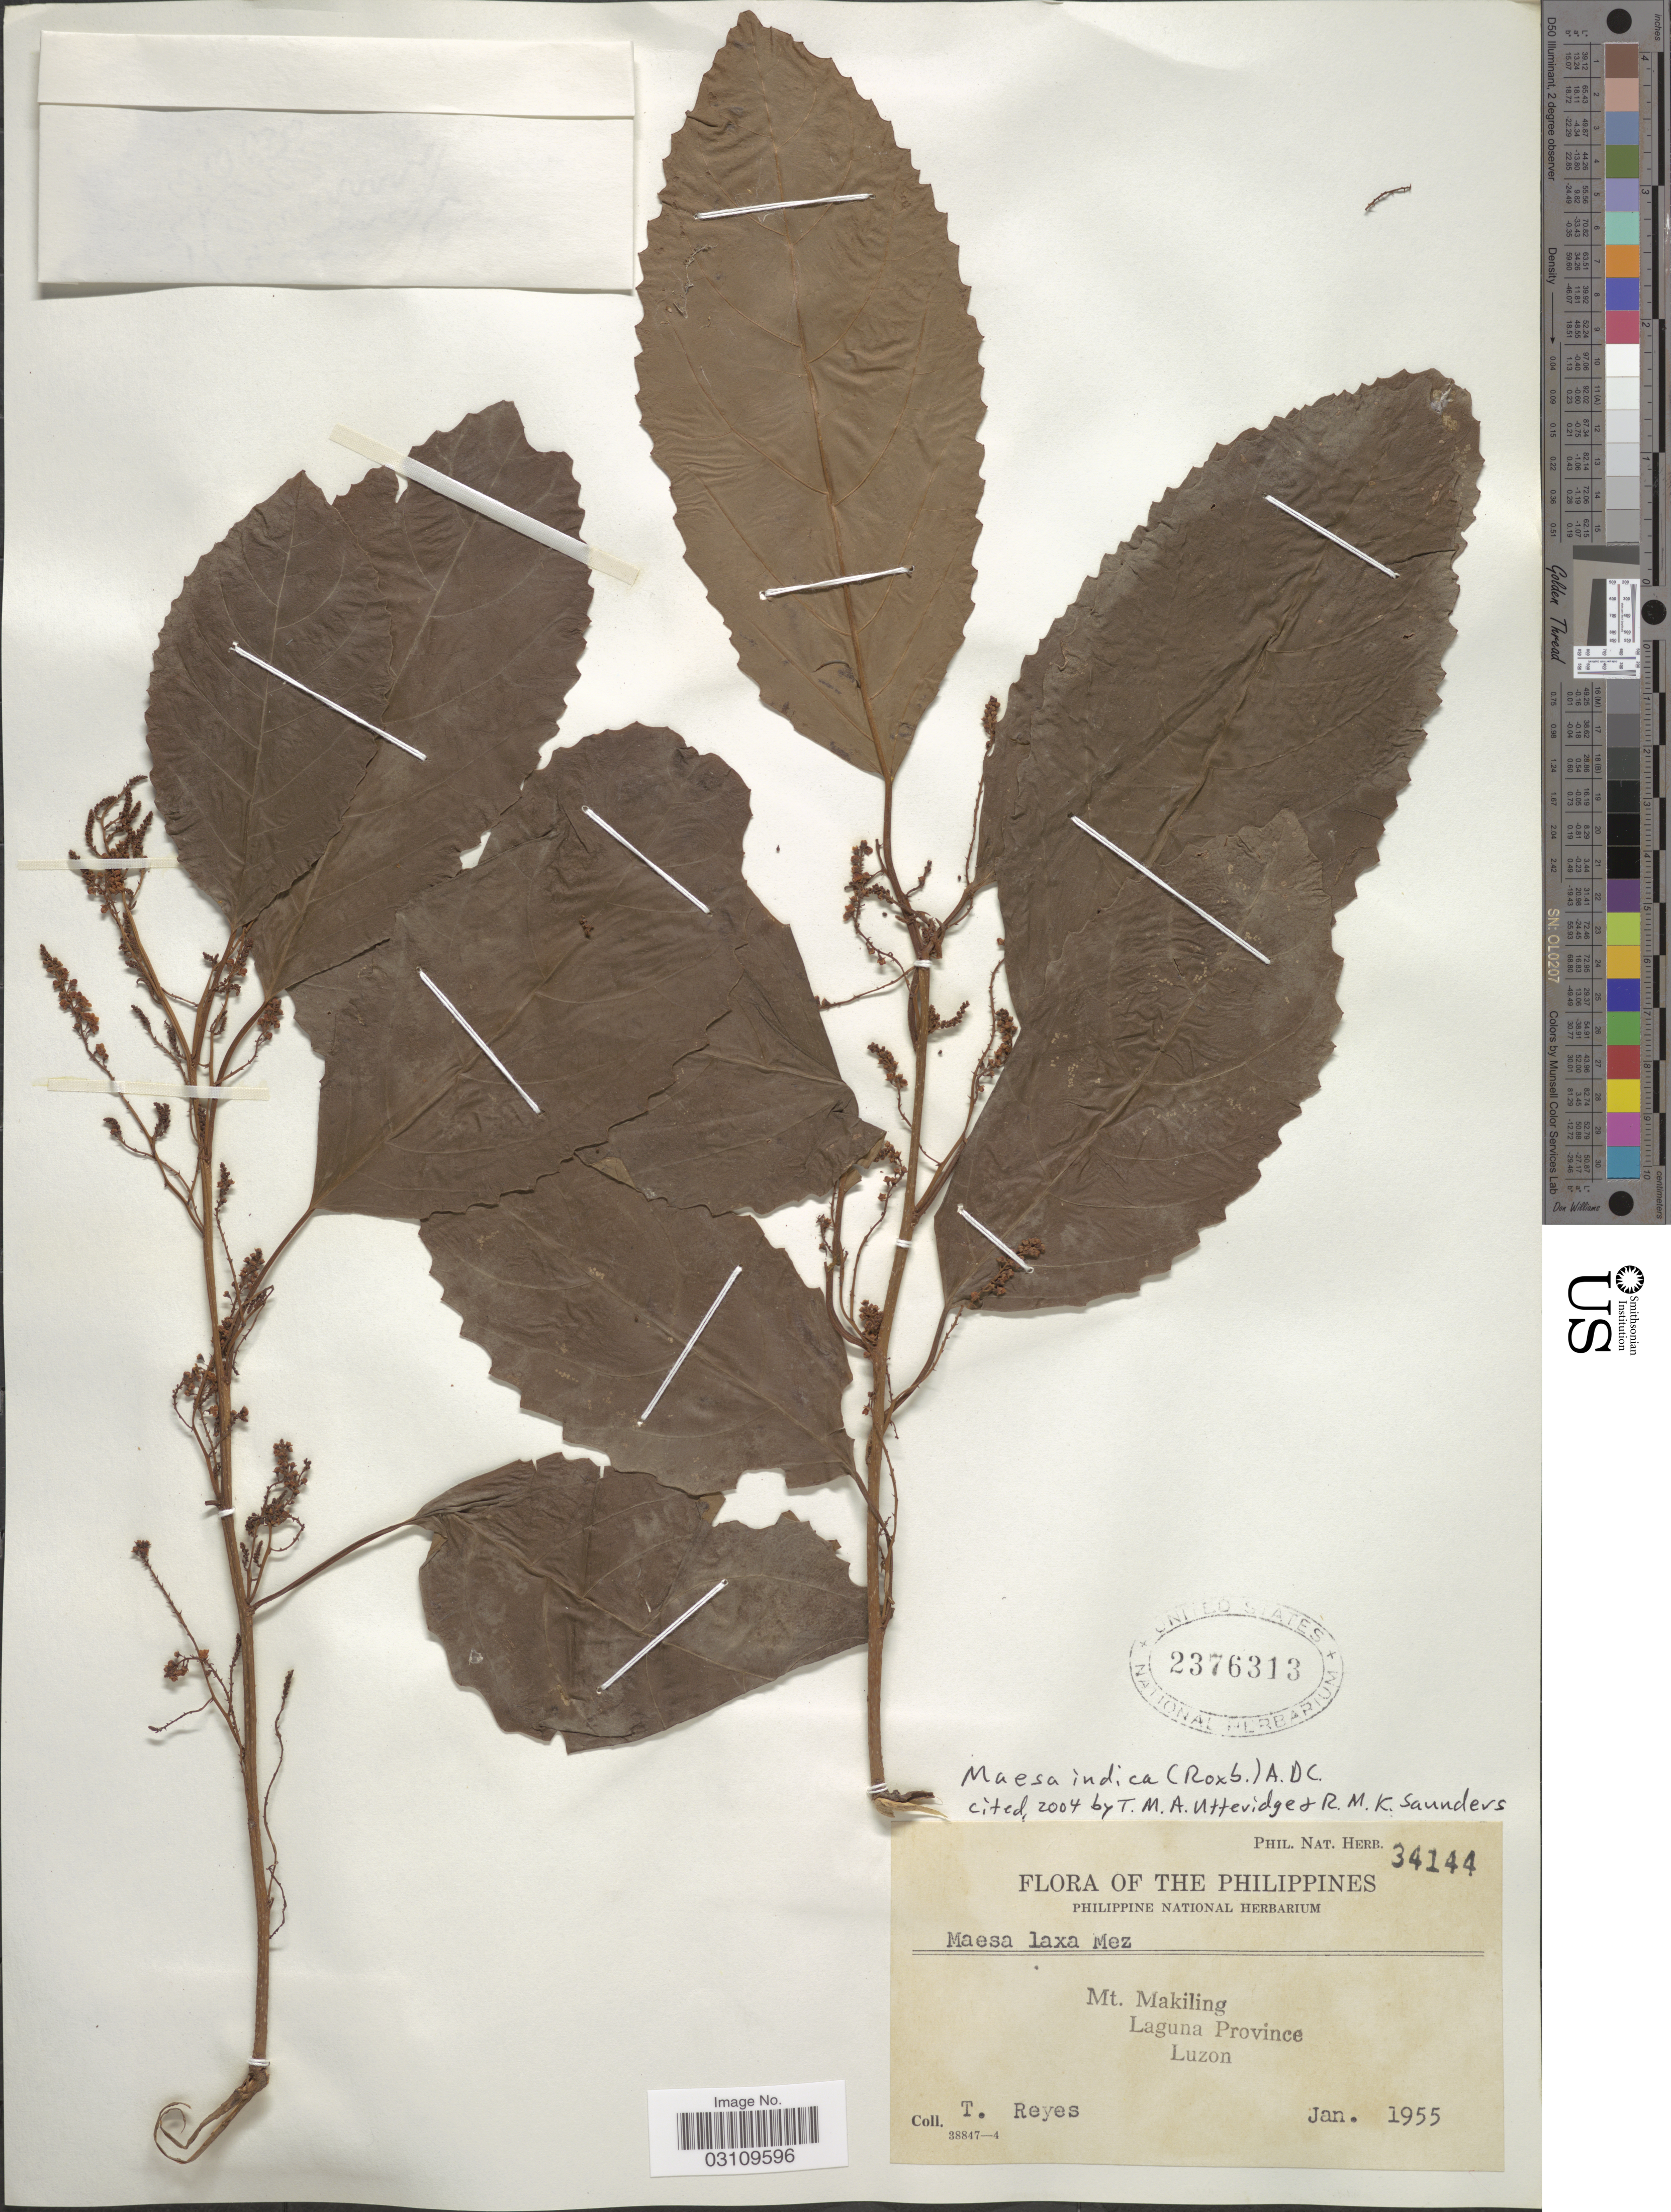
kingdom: Plantae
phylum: Tracheophyta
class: Magnoliopsida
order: Ericales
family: Primulaceae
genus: Maesa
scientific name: Maesa indica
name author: (Roxb.) A. DC.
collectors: T. Reyes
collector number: Phil. Nat. Herb. 34144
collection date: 1955-01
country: Philippines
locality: Mt. Makiling, Laguna Province, Luzon.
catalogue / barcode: US 2376313